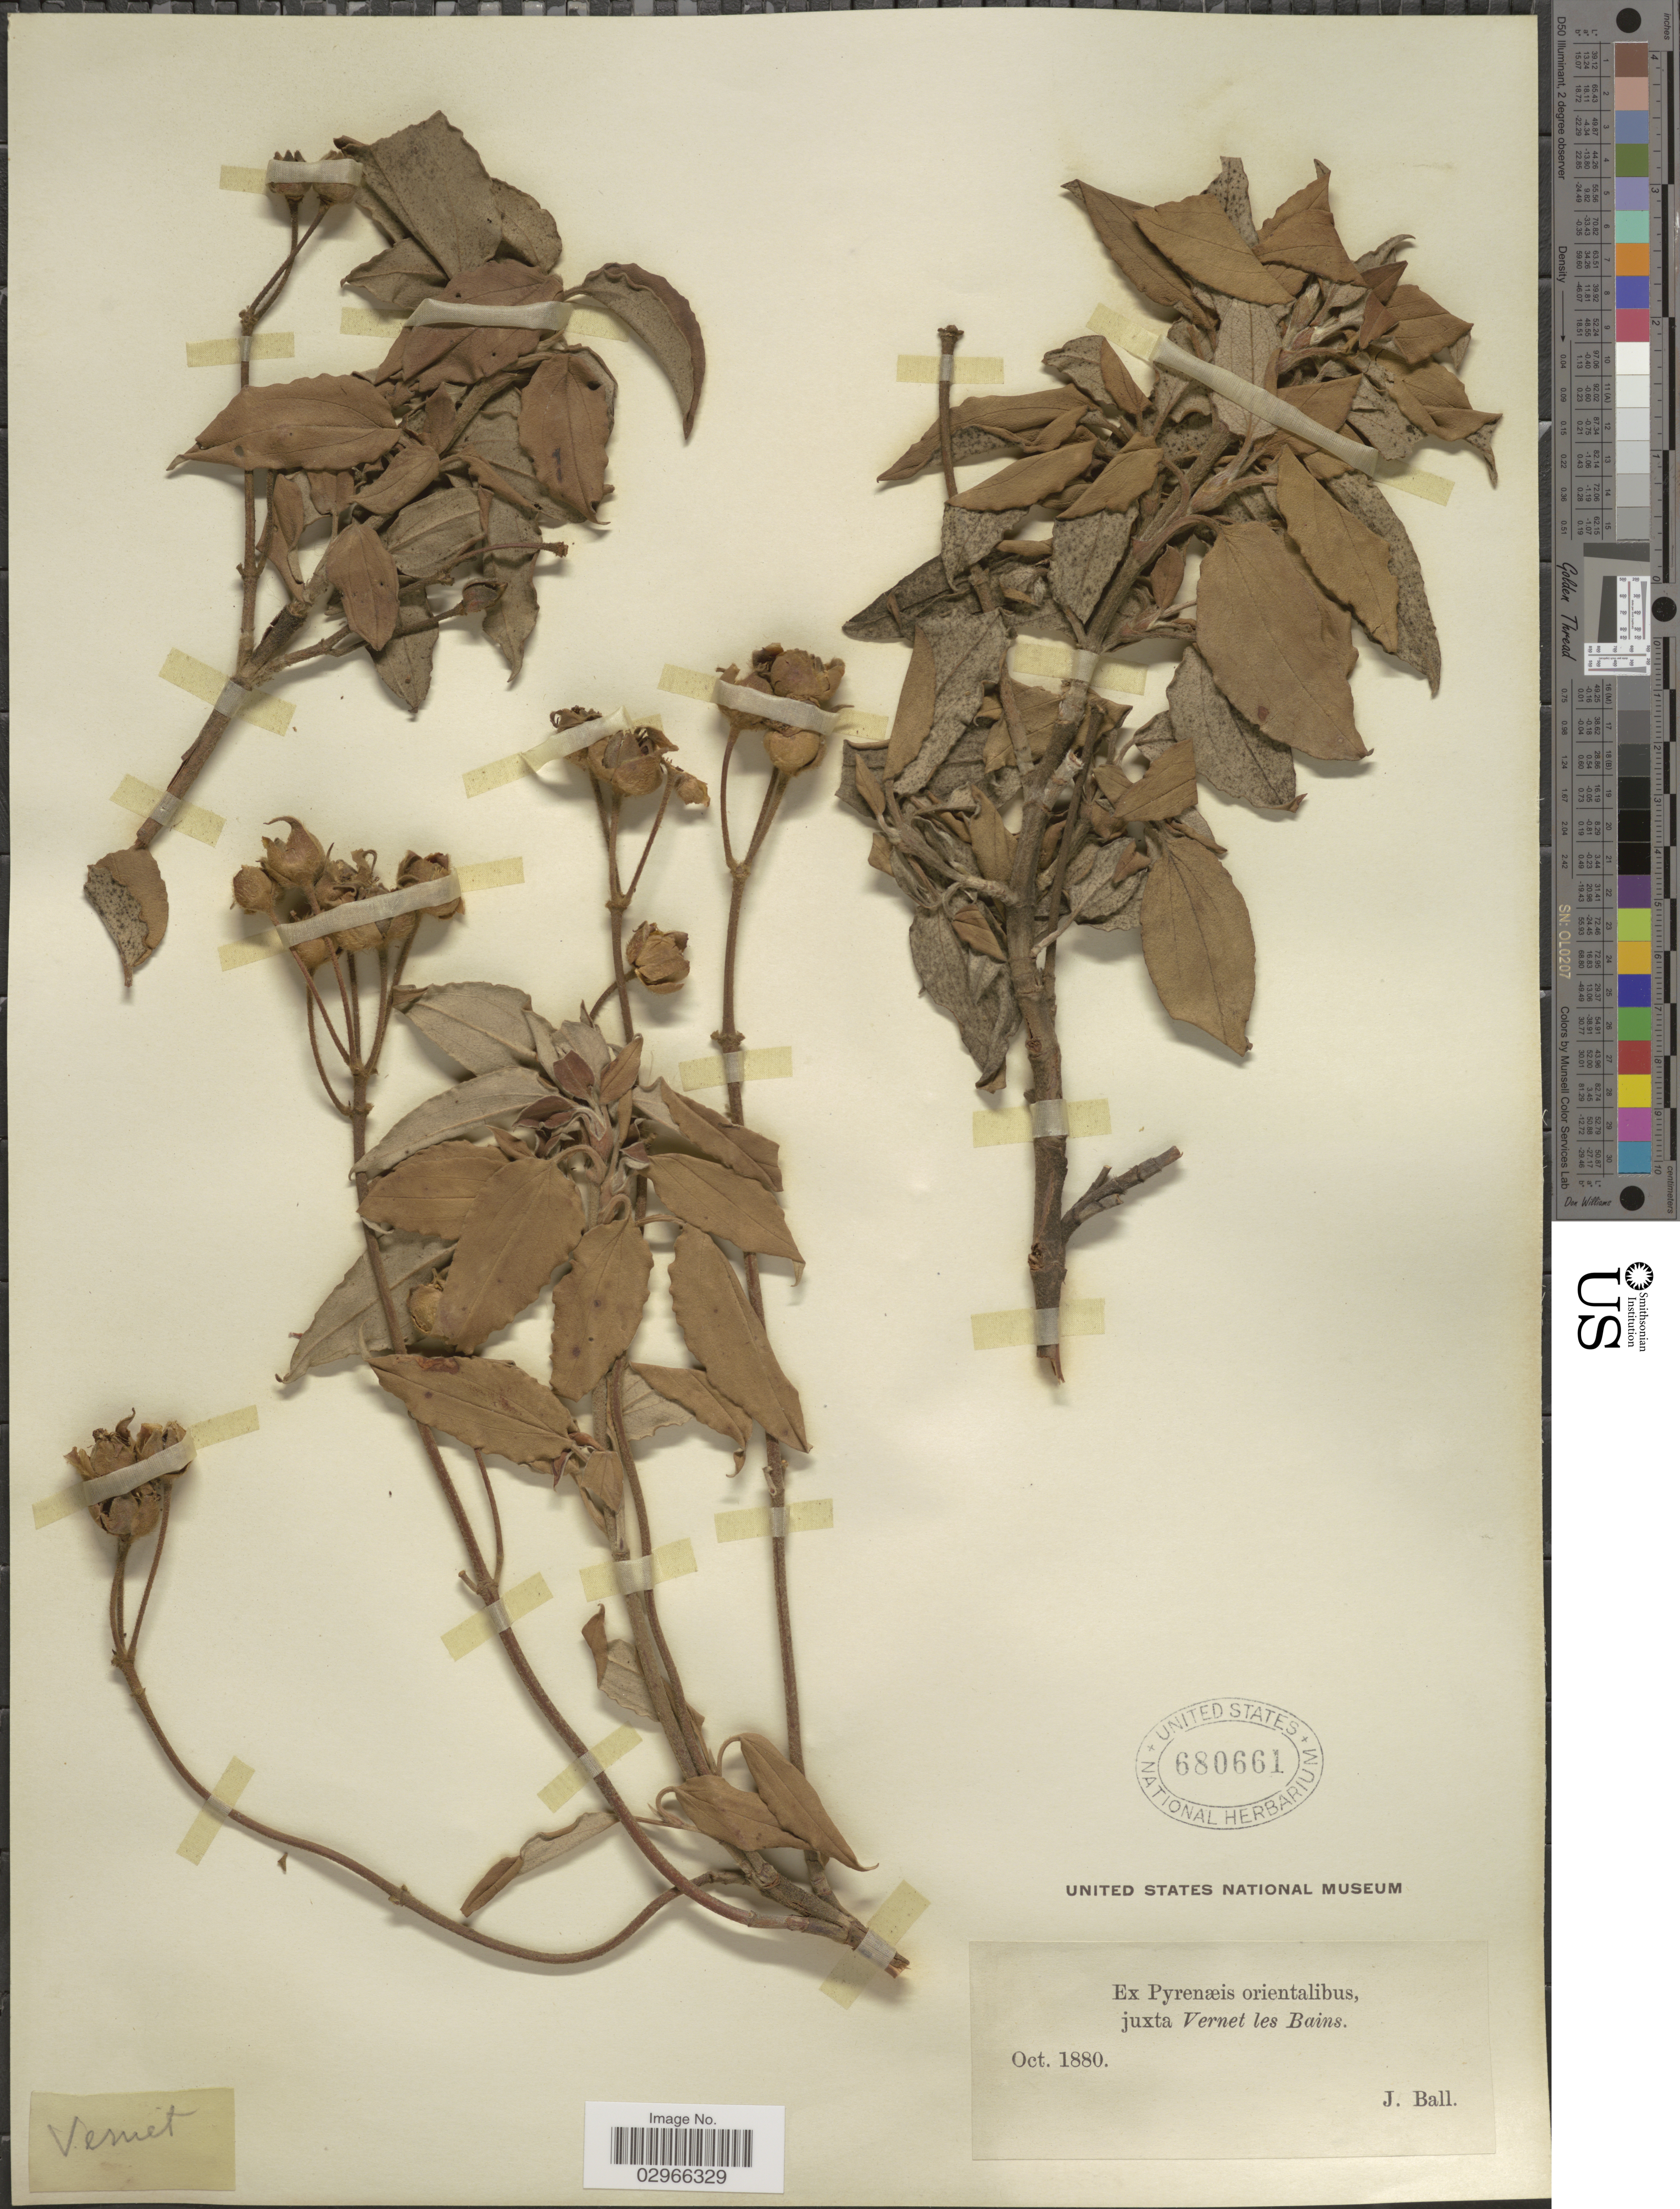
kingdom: Plantae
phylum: Tracheophyta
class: Magnoliopsida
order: Malvales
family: Cistaceae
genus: Cistus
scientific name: Cistus sp.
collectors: J. Ball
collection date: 1880-10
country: France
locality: Ex Pyrenæis orientalibus, juxta Vernet les Bains.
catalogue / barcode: US 680661